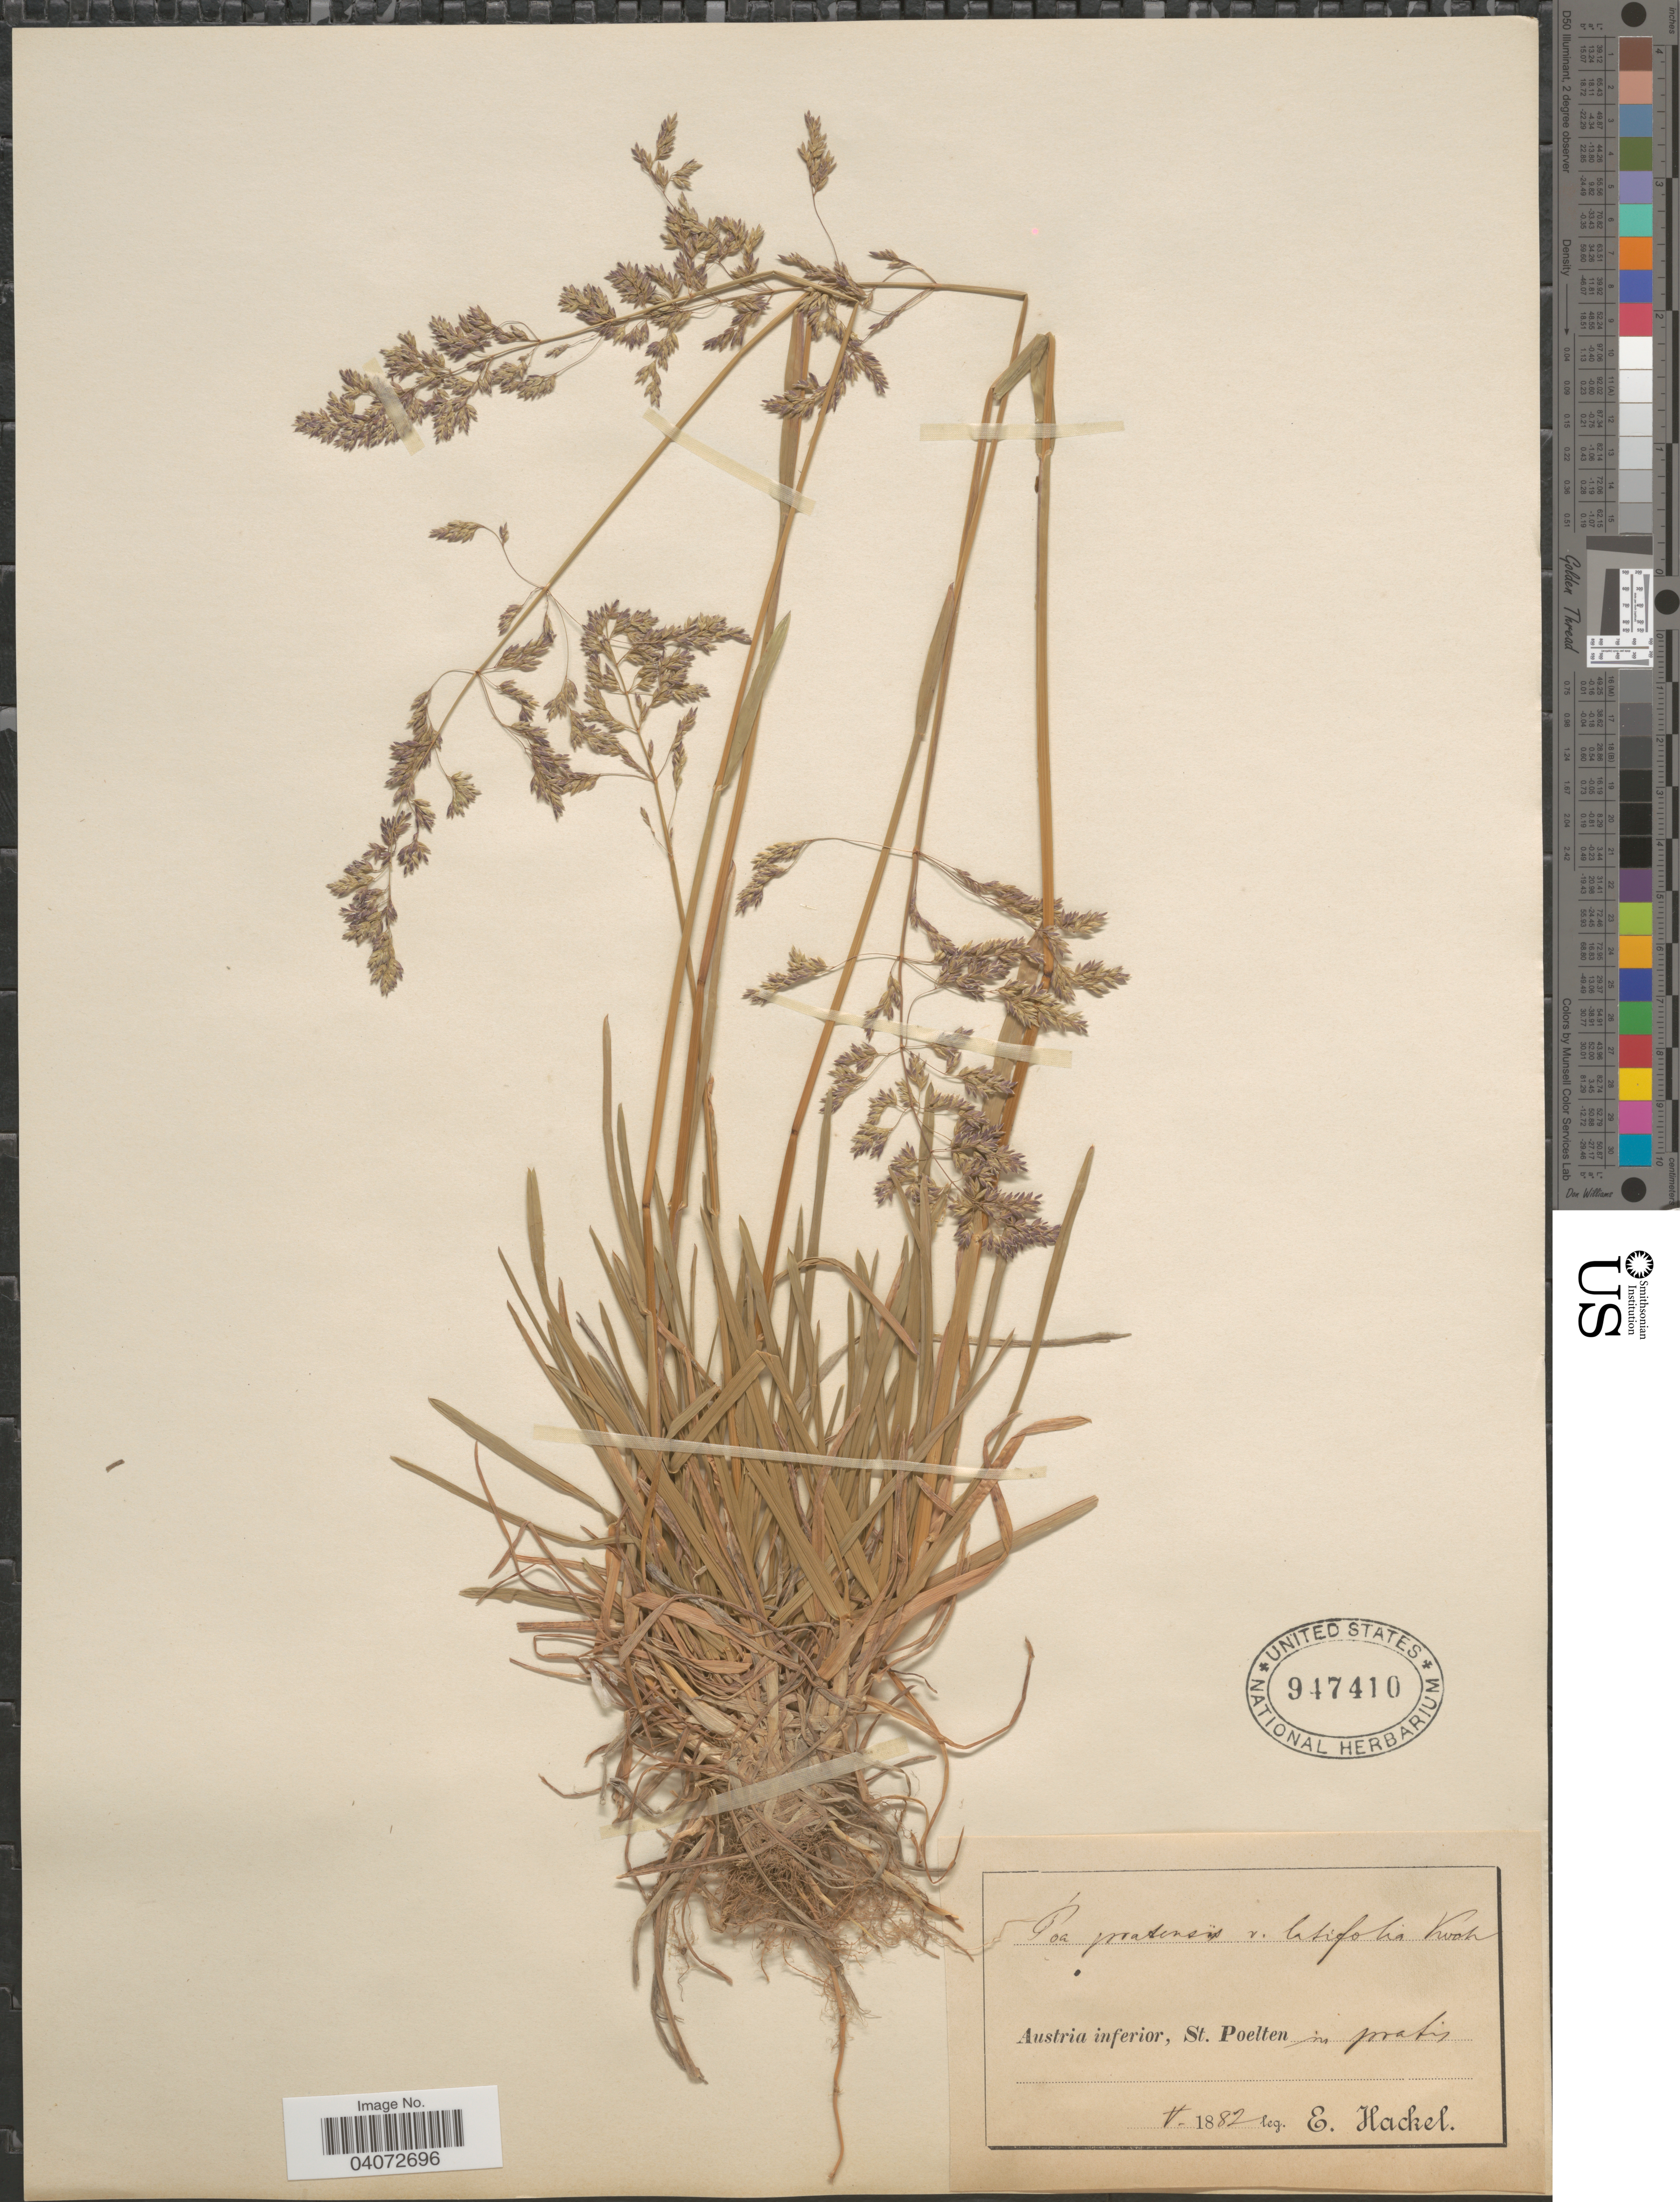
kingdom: Plantae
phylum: Tracheophyta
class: Liliopsida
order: Poales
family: Poaceae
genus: Poa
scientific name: Poa pratensis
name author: L.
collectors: E. Hackel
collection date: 1882-05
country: Austria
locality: Austria inferior, St. Poelten in pratis.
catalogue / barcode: US 947410